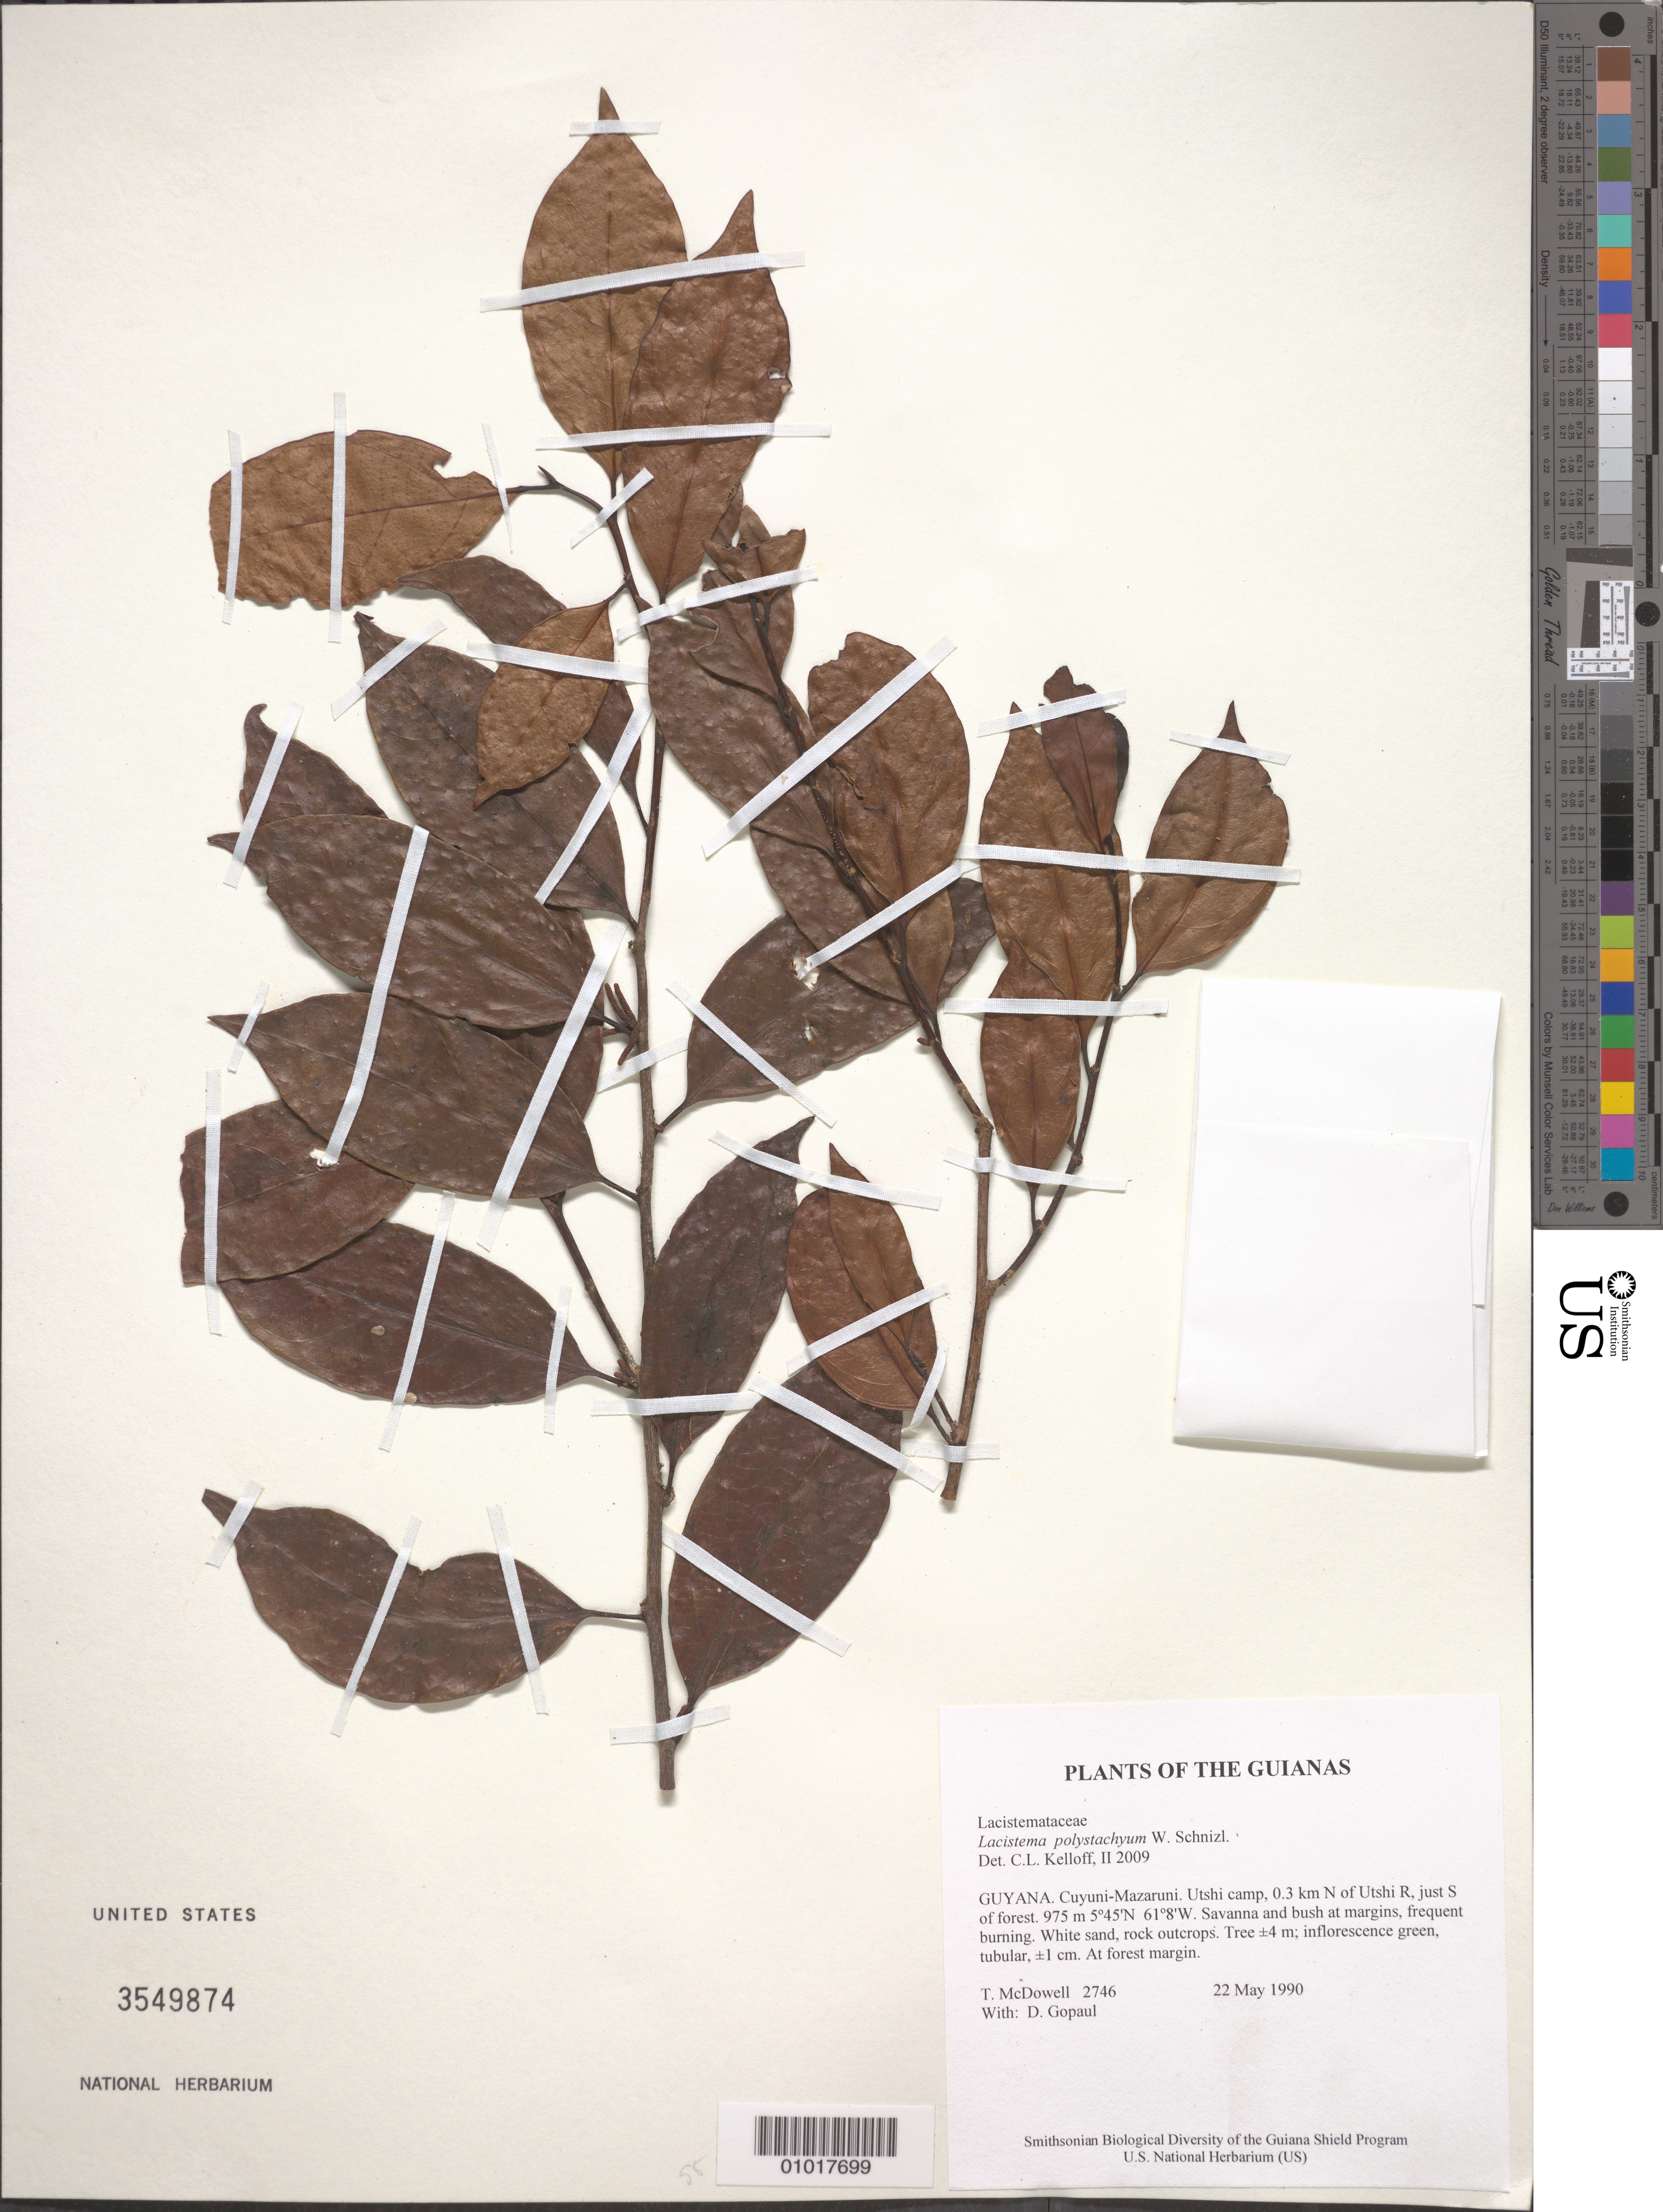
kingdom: Plantae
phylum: Tracheophyta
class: Magnoliopsida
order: Malpighiales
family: Lacistemataceae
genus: Lacistema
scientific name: Lacistema polystachyum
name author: Schnizl.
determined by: Kelloff, Carol L., (US), Smithsonian Institution - National Museum of Natural History (UNITED STATES)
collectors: T. McDowell & D. Gopaul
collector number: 2746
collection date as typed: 22 May 1990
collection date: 1990-05-22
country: Guyana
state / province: Cuyuni-Mazaruni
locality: Utshi camp, 0.3 km N of Utshi R, just S of forest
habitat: Savanna and bush at margins, frequent burning. White sand, rock outcrops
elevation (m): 975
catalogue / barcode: US 3549874